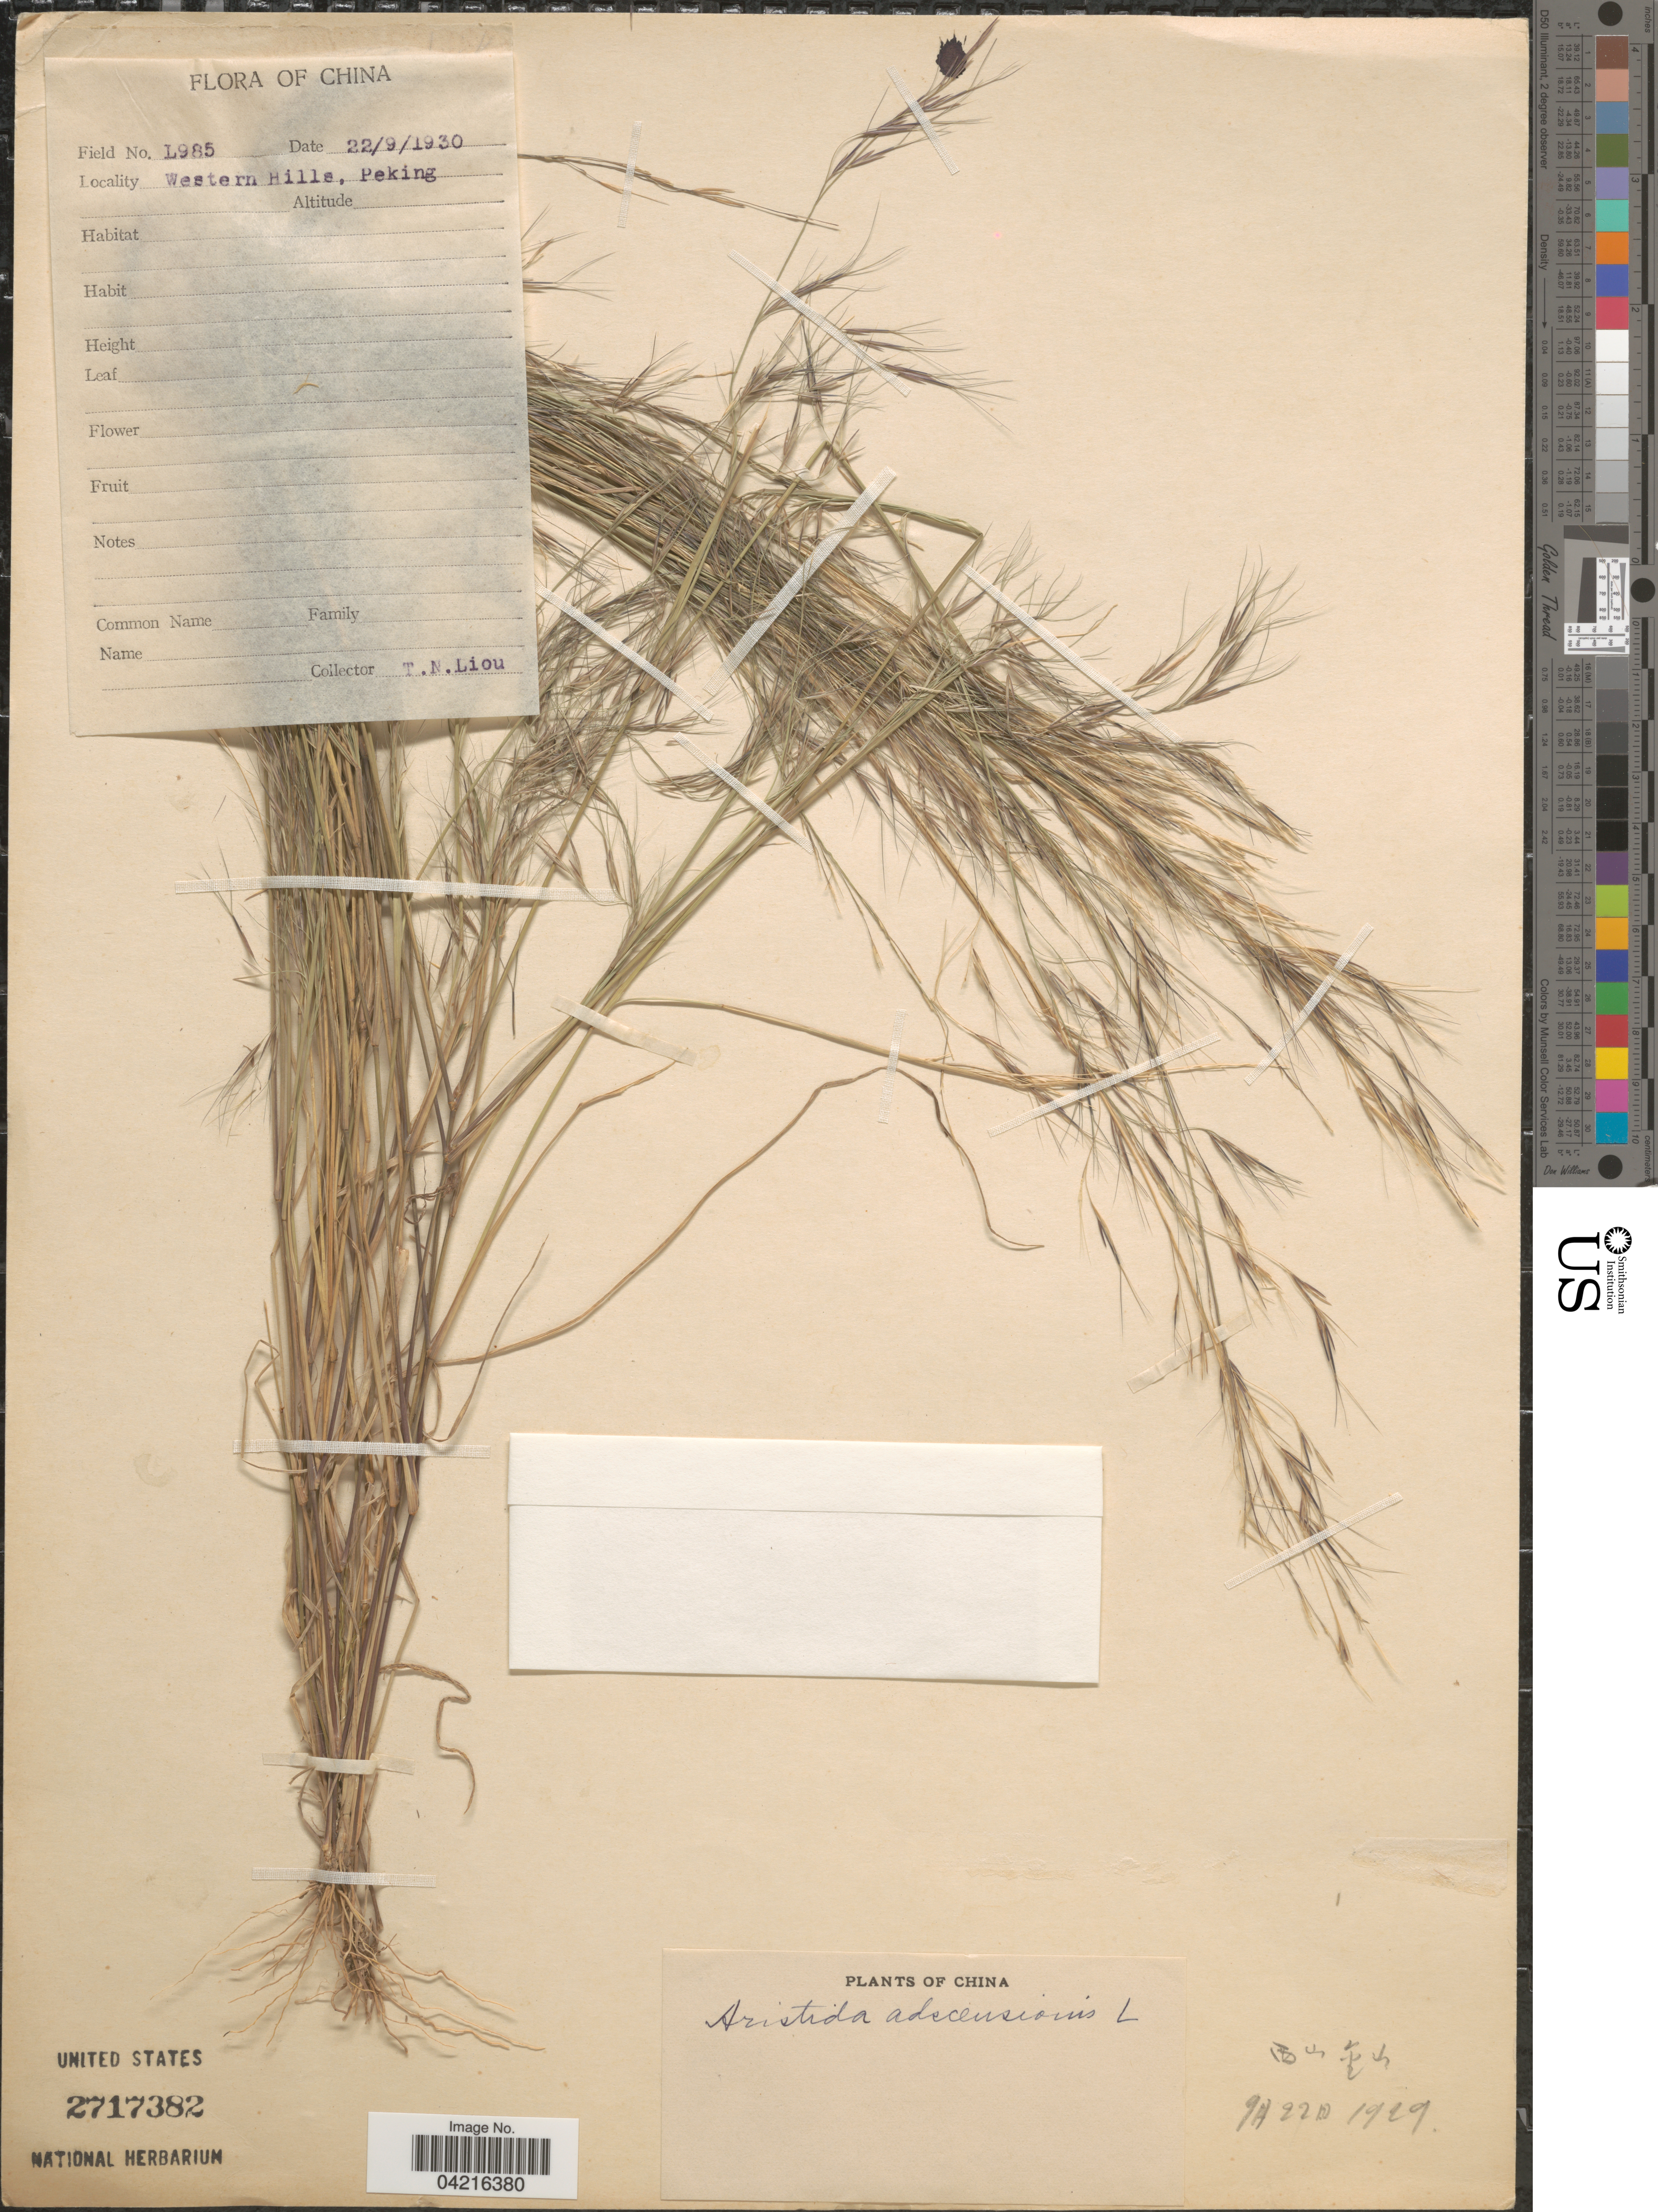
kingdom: Plantae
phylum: Tracheophyta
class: Liliopsida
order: Poales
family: Poaceae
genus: Aristida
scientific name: Aristida adscensionis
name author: L.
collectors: T. N. Liou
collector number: L985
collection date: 1930-09-22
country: China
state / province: Beijing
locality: Western Hills, Peking.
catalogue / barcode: US 2717382